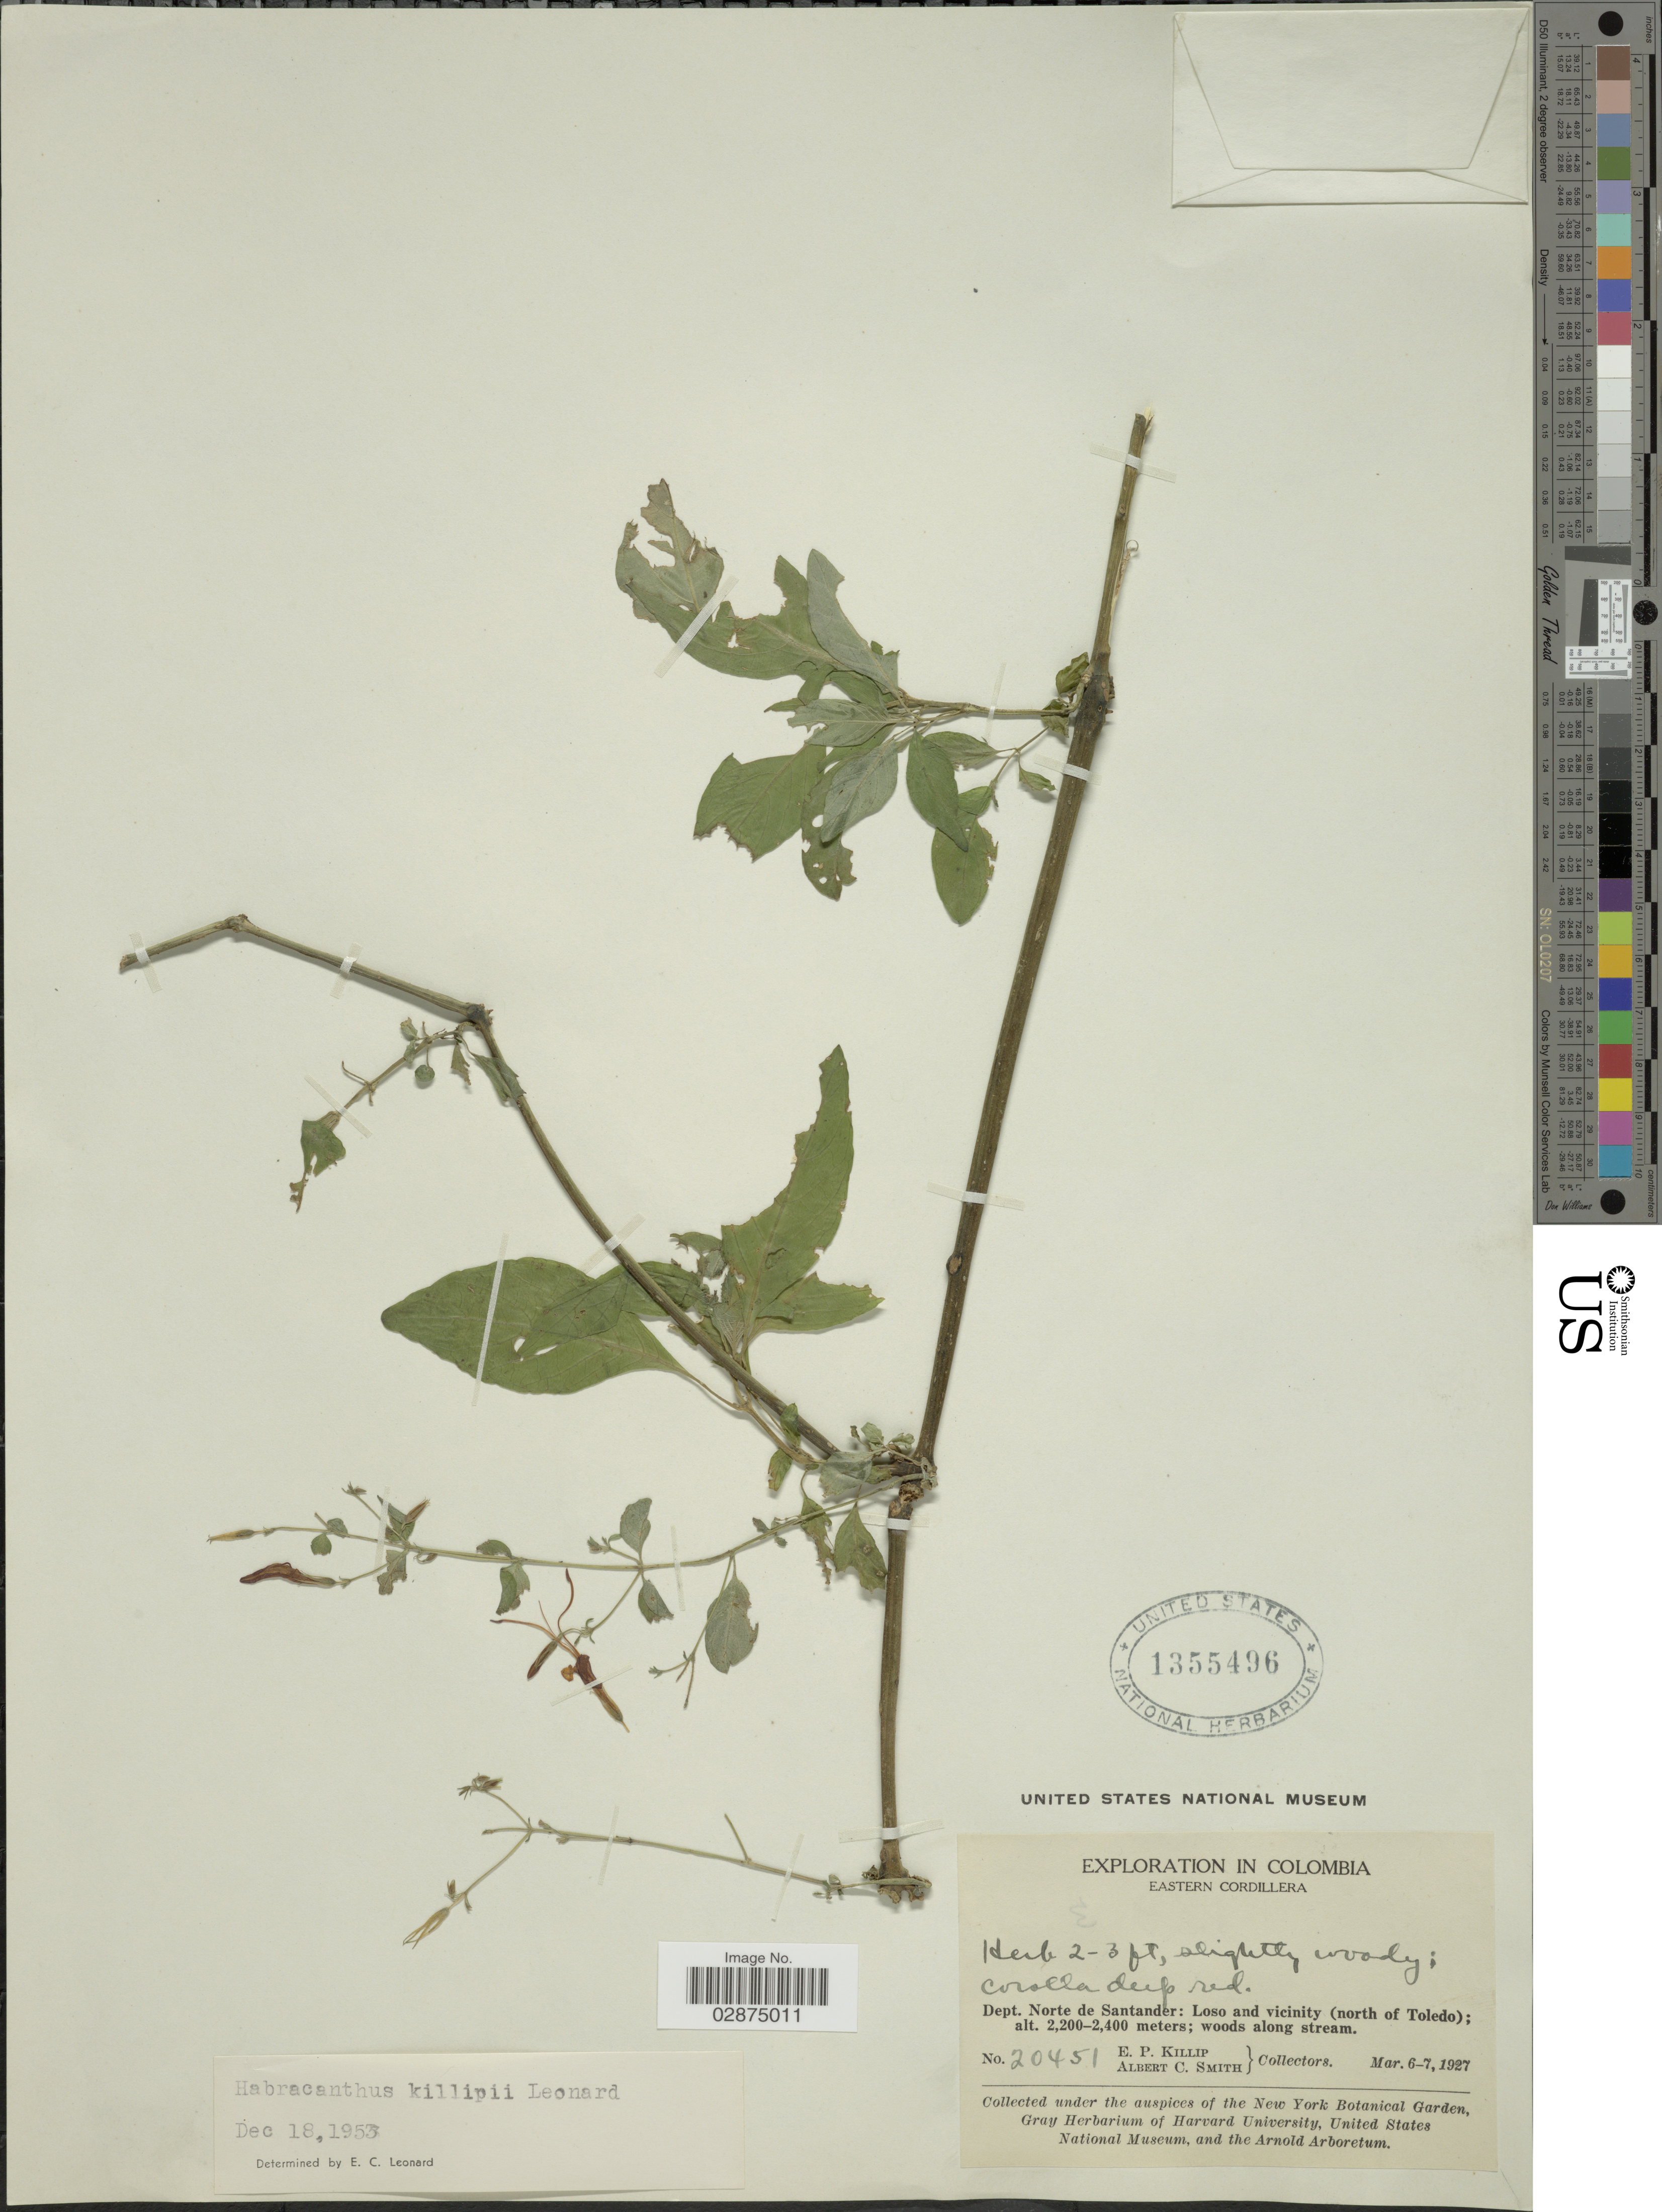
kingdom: Plantae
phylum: Tracheophyta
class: Magnoliopsida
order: Lamiales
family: Acanthaceae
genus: Habracanthus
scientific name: Habracanthus killipii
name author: Leonard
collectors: E. P. Killip & A. C. Smith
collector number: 20451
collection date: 1927-03-06/1927-03-07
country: Colombia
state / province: Norte de Santander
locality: Eastern Cordillera. Dept. Norte de Santander: Loso and vicinity (north of Toledo).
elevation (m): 2200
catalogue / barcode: US 1355496